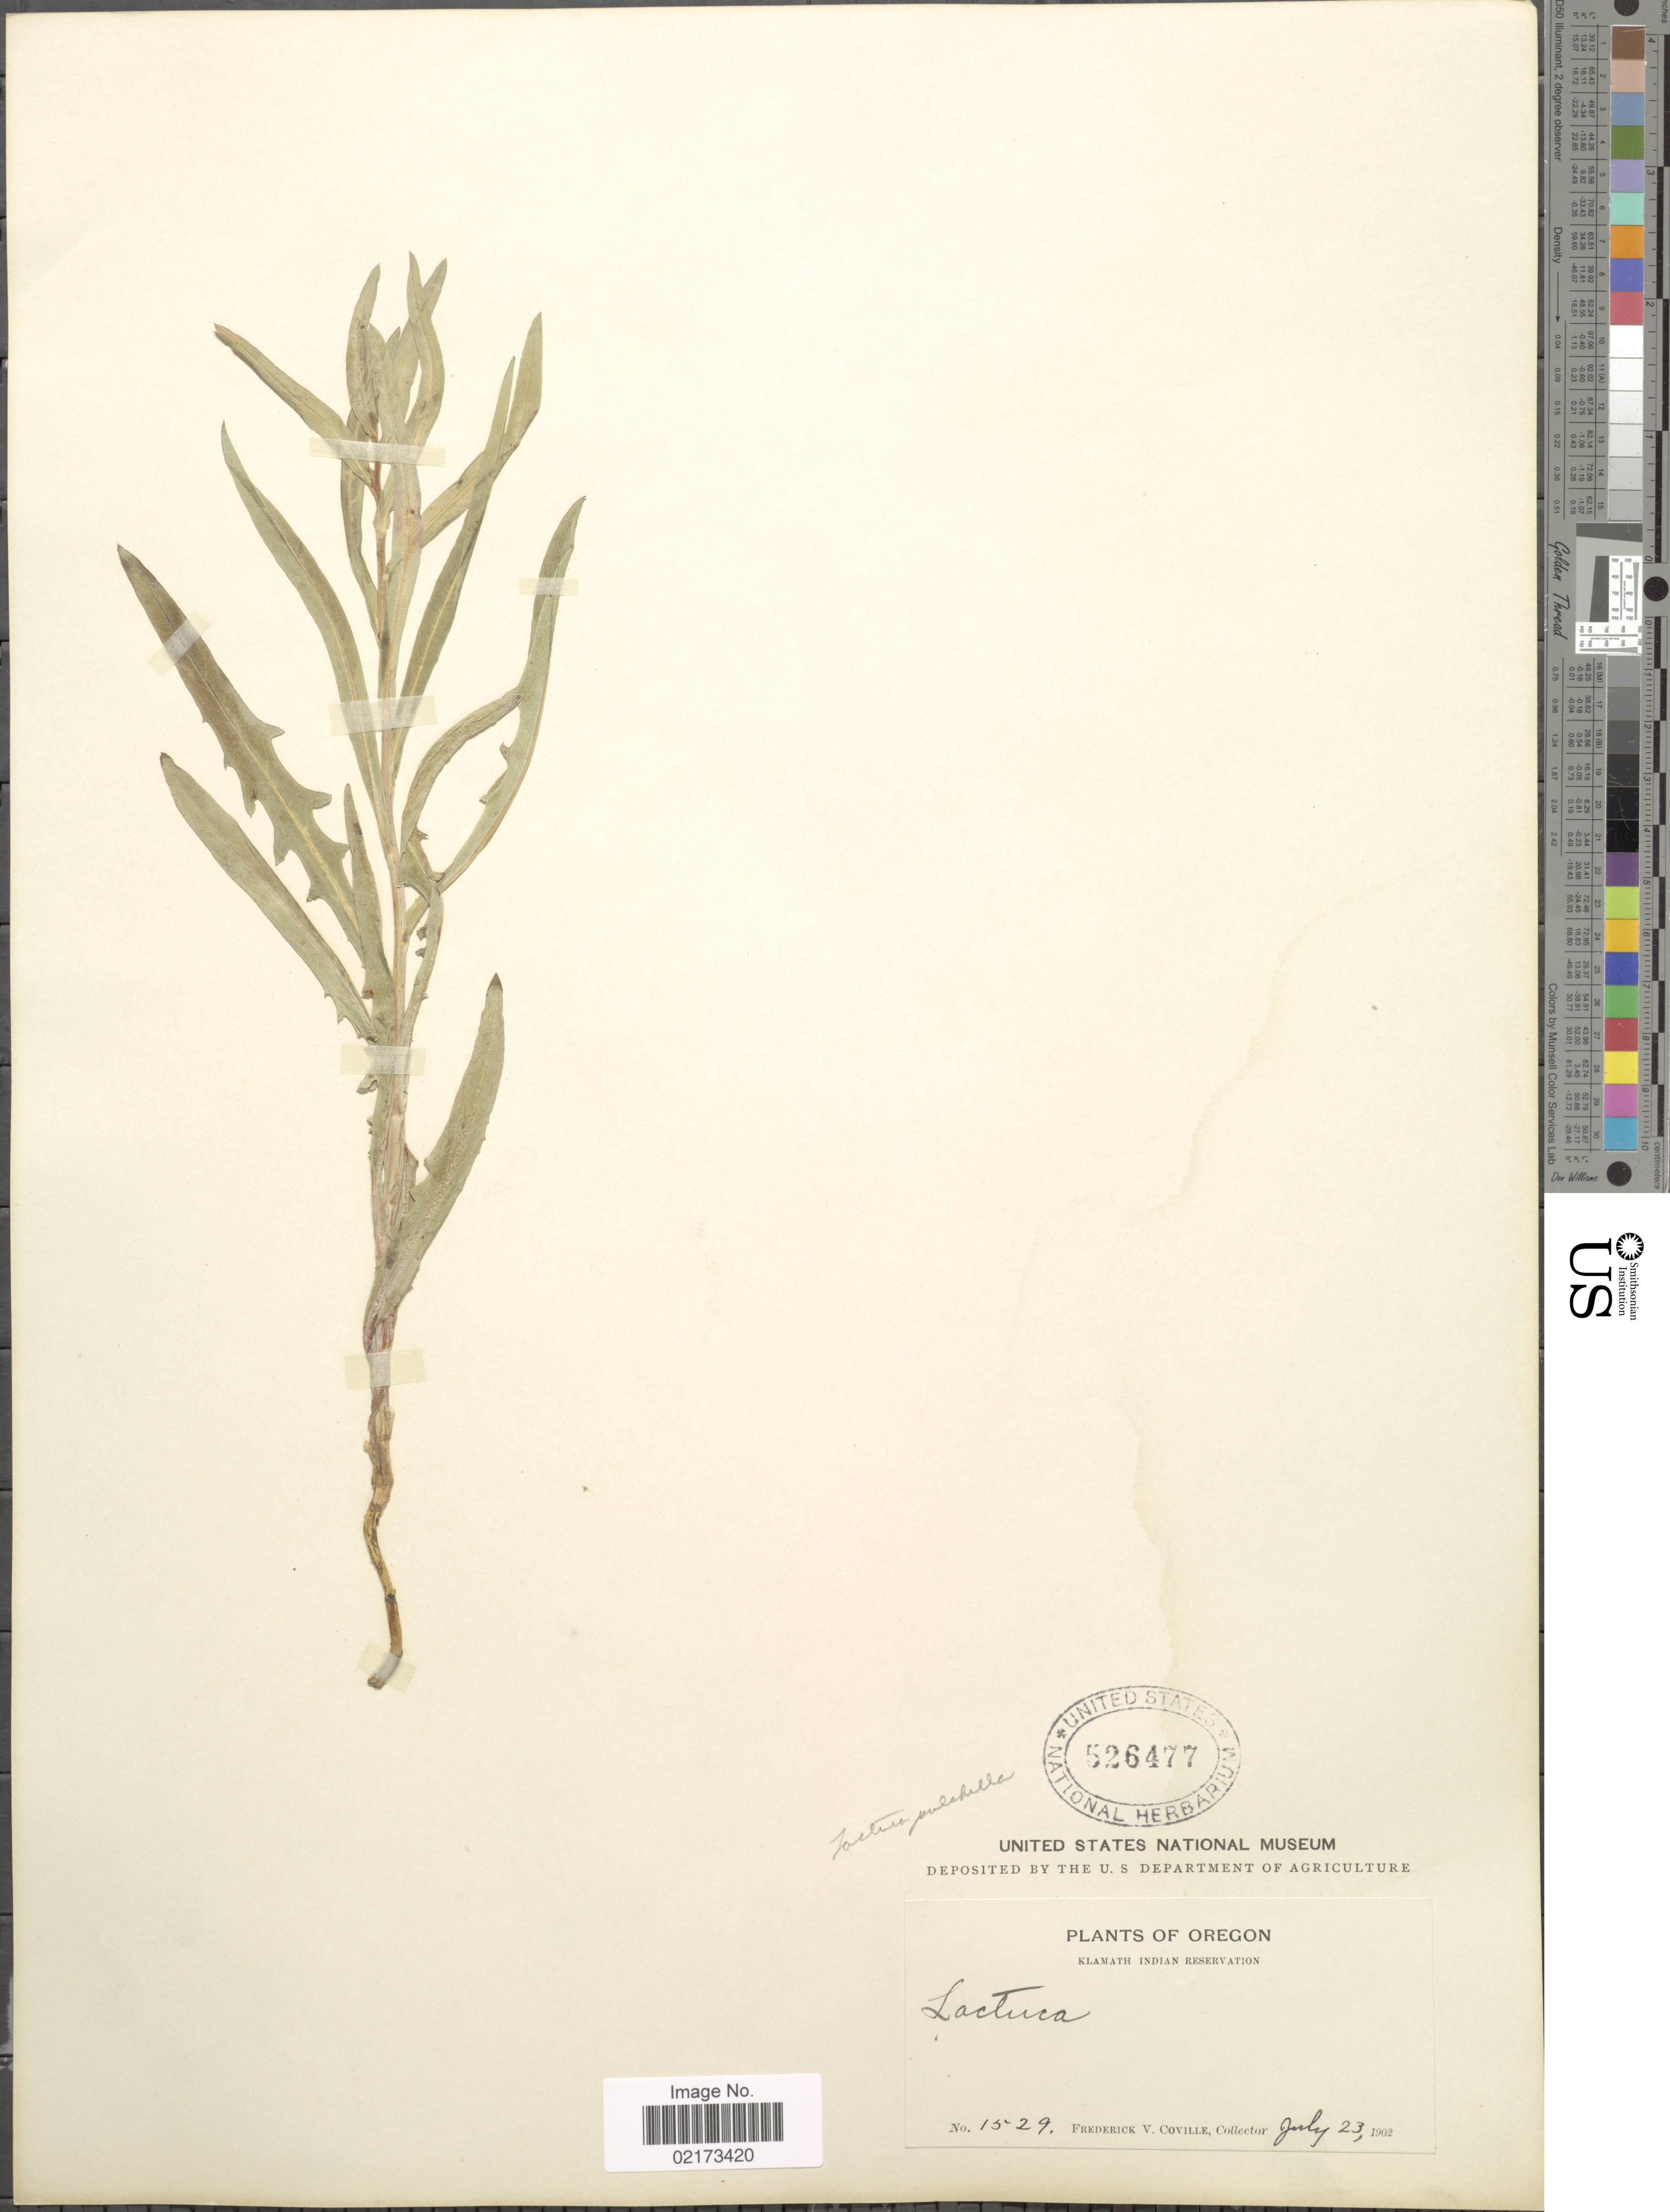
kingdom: Plantae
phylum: Tracheophyta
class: Magnoliopsida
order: Asterales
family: Asteraceae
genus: Lactuca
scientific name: Lactuca tatarica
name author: (L.) C.A. Mey.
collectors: F. V. Coville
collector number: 1529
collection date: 1902-07-23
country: United States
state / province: Oregon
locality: Klamath Indian Reservation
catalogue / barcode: US 526477